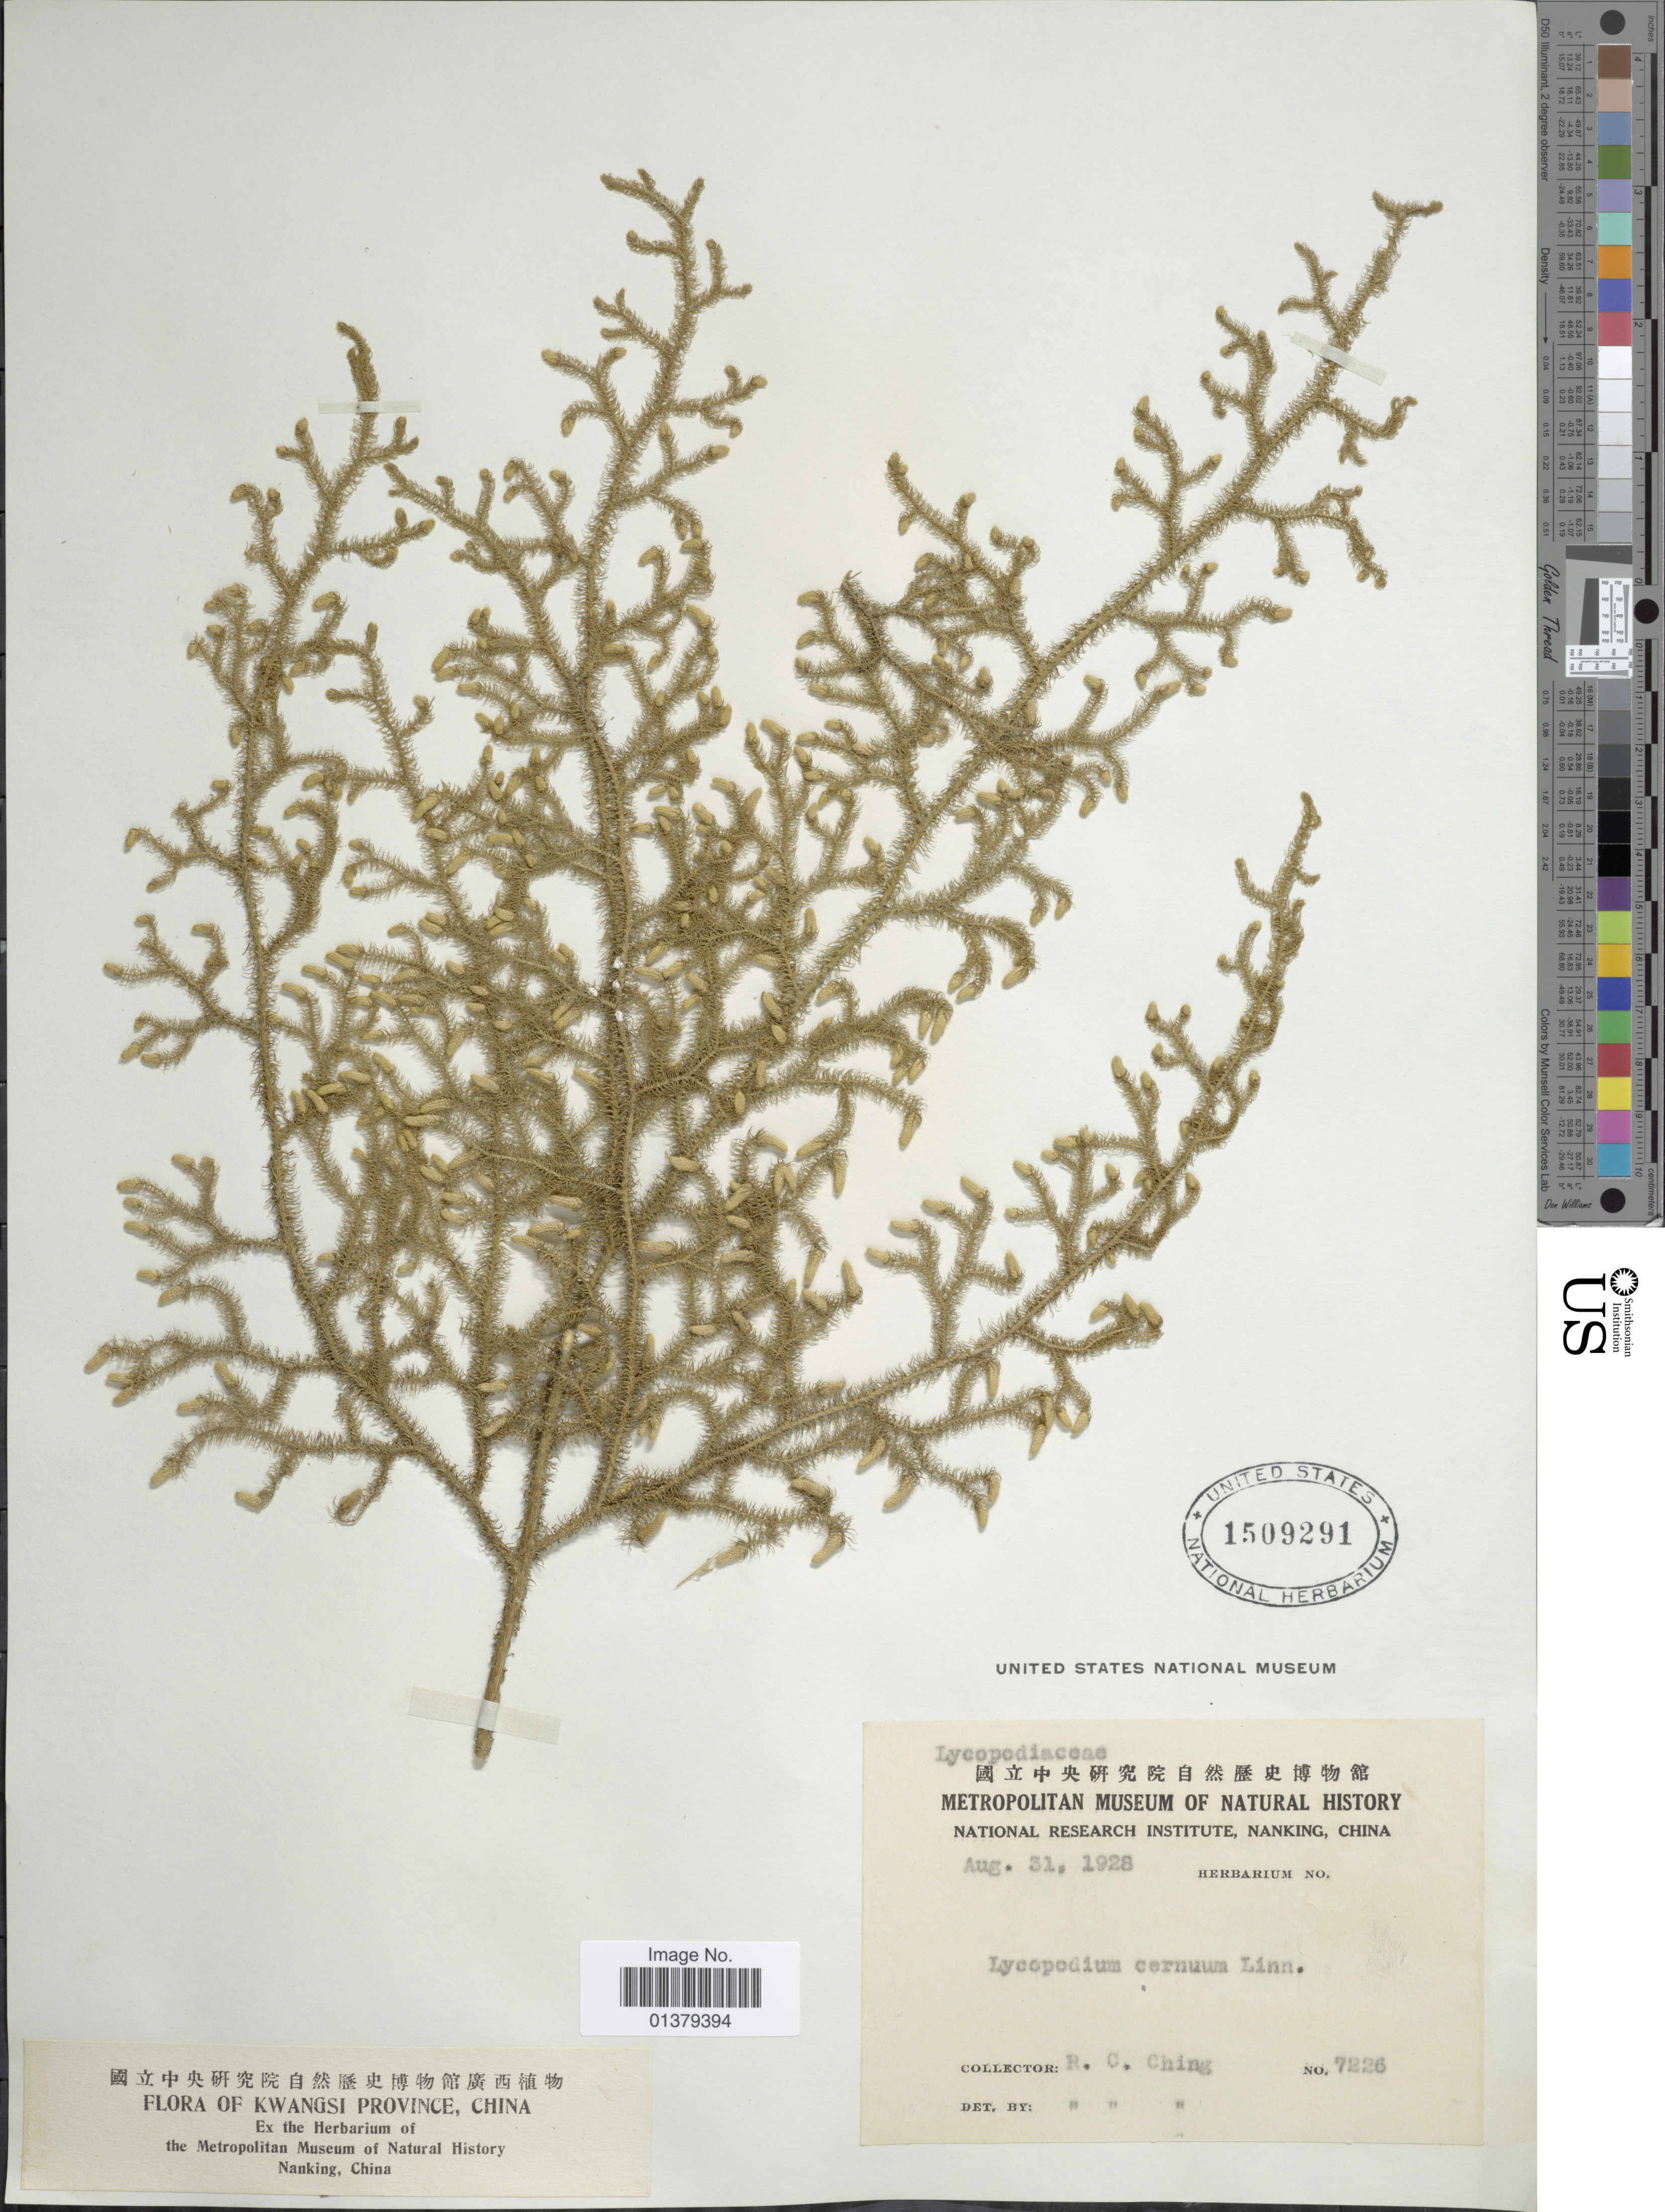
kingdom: Plantae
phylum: Tracheophyta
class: Lycopodiopsida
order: Lycopodiales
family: Lycopodiaceae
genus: Palhinhaea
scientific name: Palhinhaea cernua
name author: (L.) Vasc. & Franco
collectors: R. C. Ching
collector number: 7226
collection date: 1928-08-31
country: China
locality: Kwangsi Province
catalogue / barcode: US 1509291